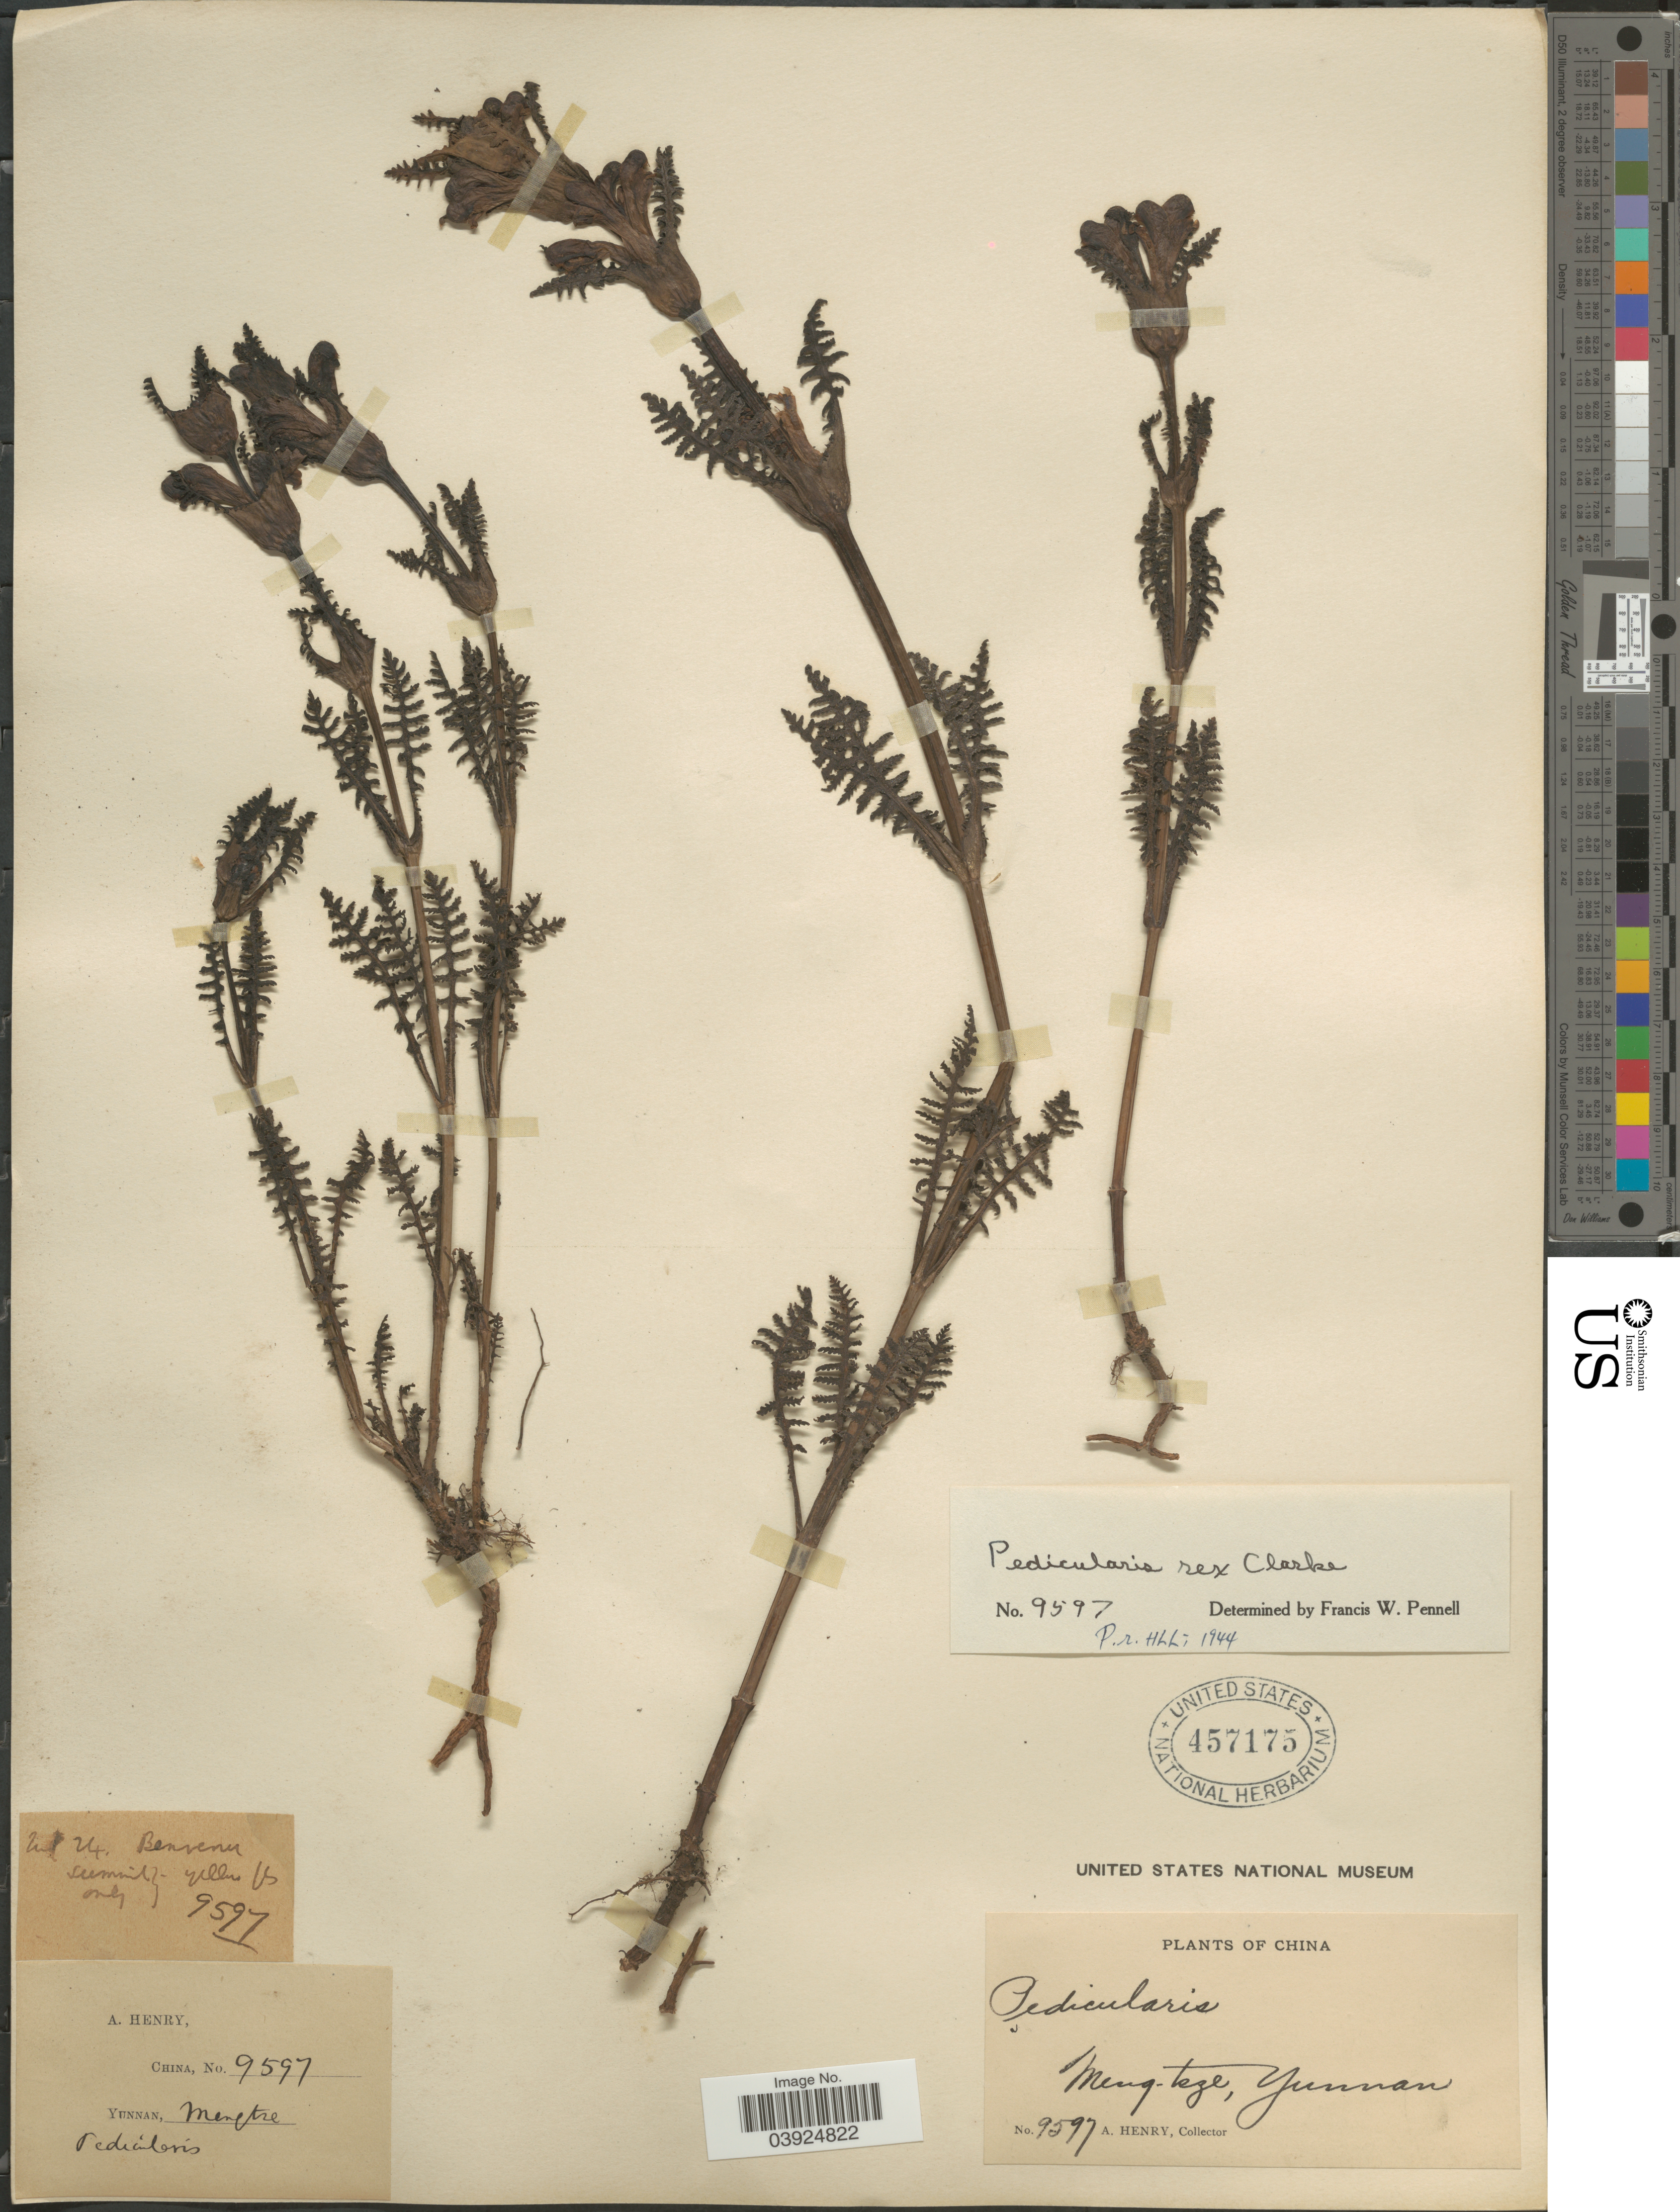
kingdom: Plantae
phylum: Tracheophyta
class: Magnoliopsida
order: Lamiales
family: Orobanchaceae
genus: Pedicularis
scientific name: Pedicularis rex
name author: C.B. Clarke ex Maxim.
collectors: A. Henry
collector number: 9597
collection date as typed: Transcribed d/m/y: /7/24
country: China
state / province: Yunnan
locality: Meng-tsze.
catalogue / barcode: US 457175